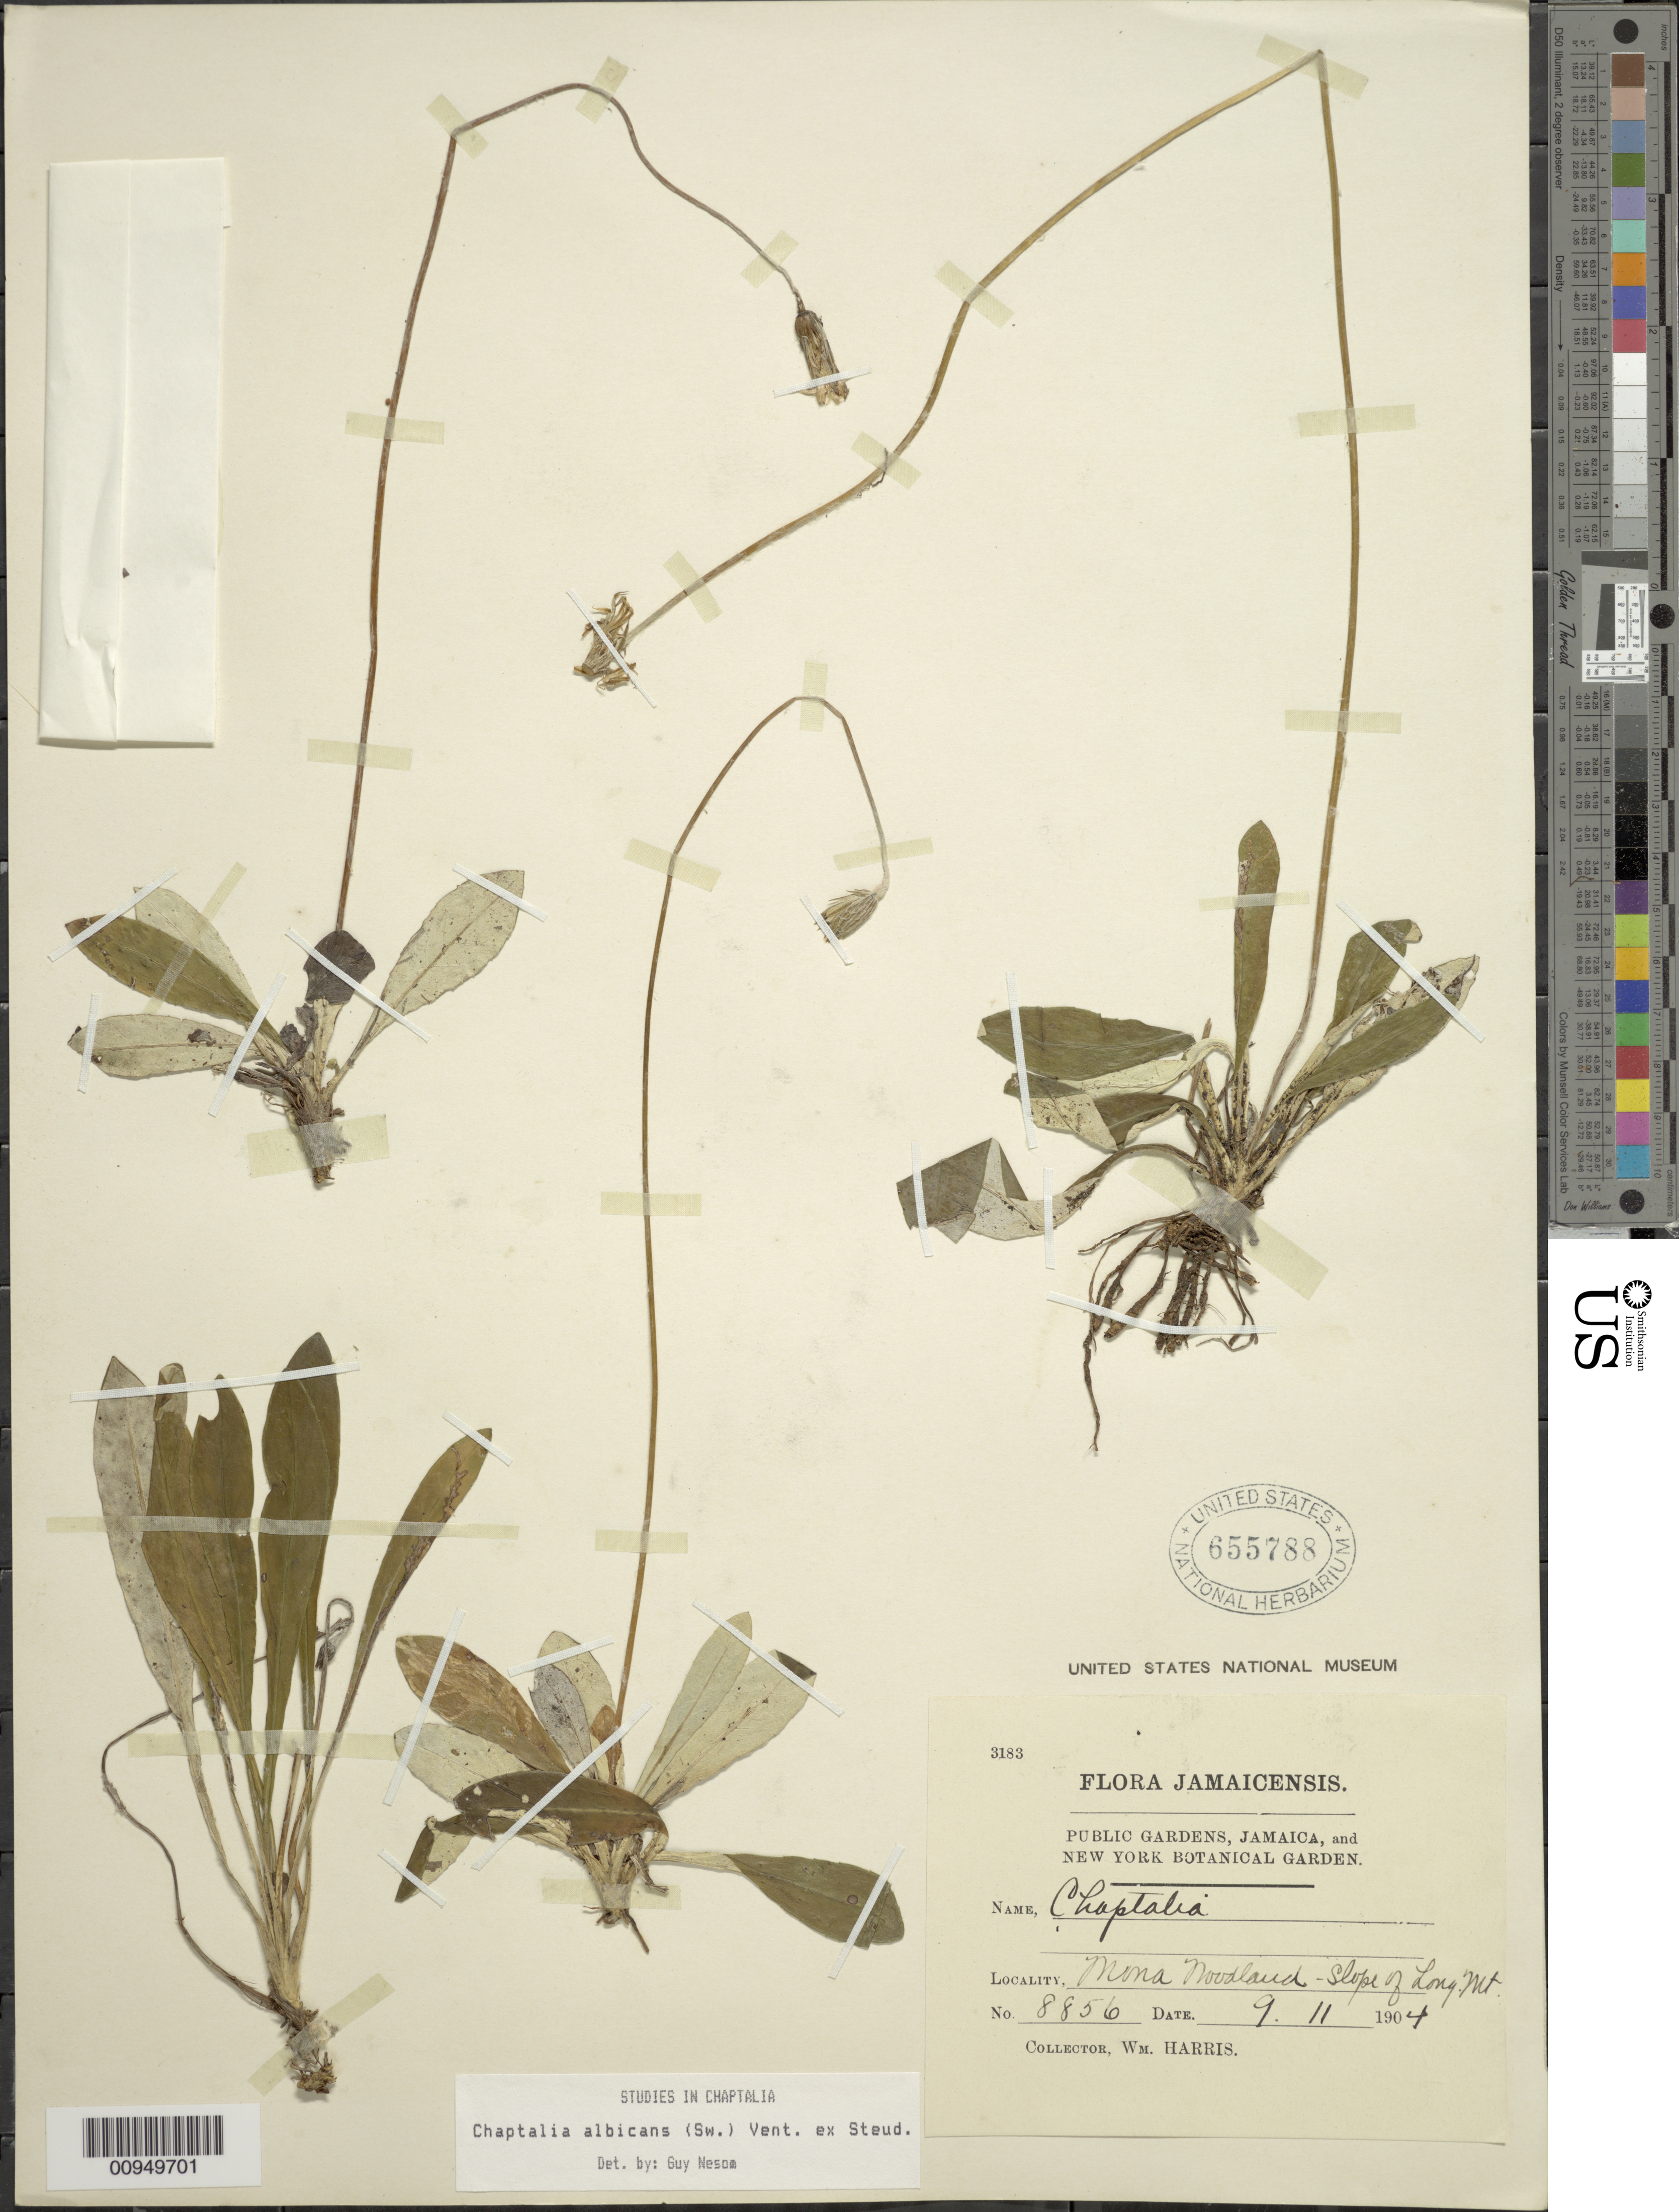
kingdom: Plantae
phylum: Tracheophyta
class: Magnoliopsida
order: Asterales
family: Asteraceae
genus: Chaptalia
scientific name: Chaptalia albicans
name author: (Sw.) Vent. ex B.D. Jacks.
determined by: Nesom, Guy L.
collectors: W. H. Harris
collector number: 8856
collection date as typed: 09 Nov 1904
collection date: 1904-11-09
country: Jamaica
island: Jamaica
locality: Mona Woodland, slope of Long Mountain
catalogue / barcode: US 655788